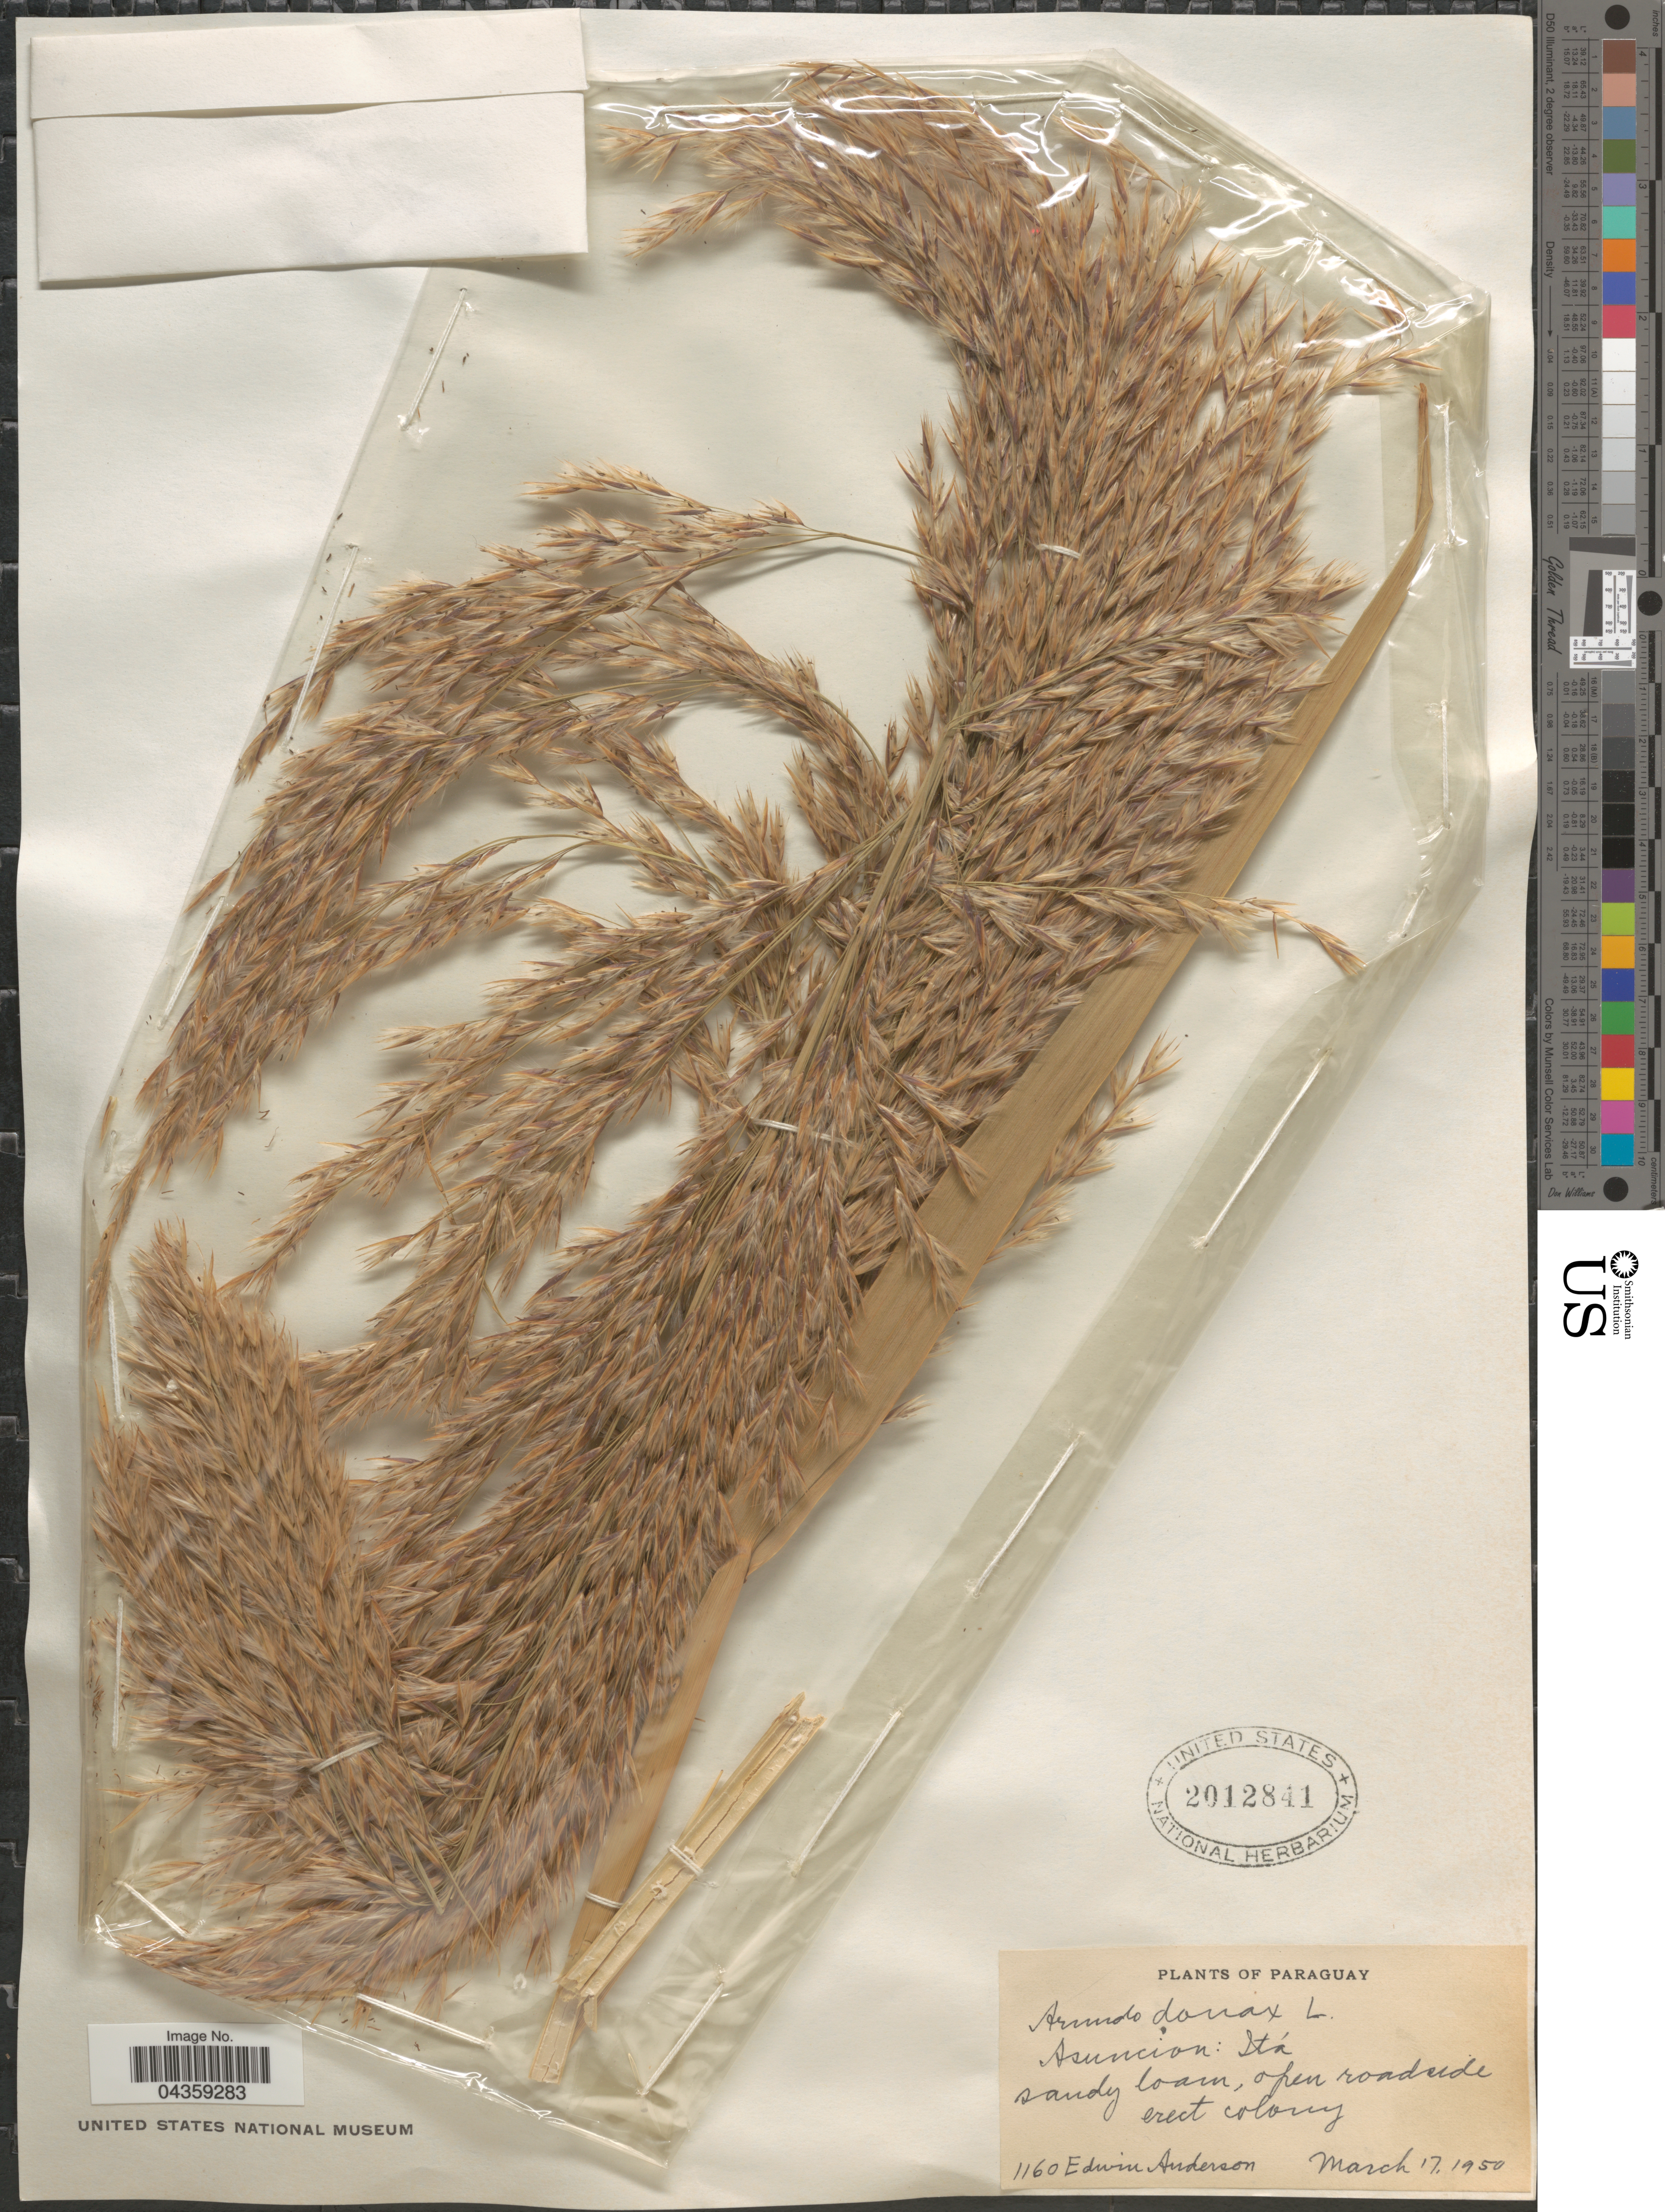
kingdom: Plantae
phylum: Tracheophyta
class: Liliopsida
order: Poales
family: Poaceae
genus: Arundo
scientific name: Arundo donax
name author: L.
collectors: E. Anderson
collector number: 1160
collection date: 1950-03-17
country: Paraguay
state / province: Asuncion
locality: Itá.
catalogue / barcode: US 2012841